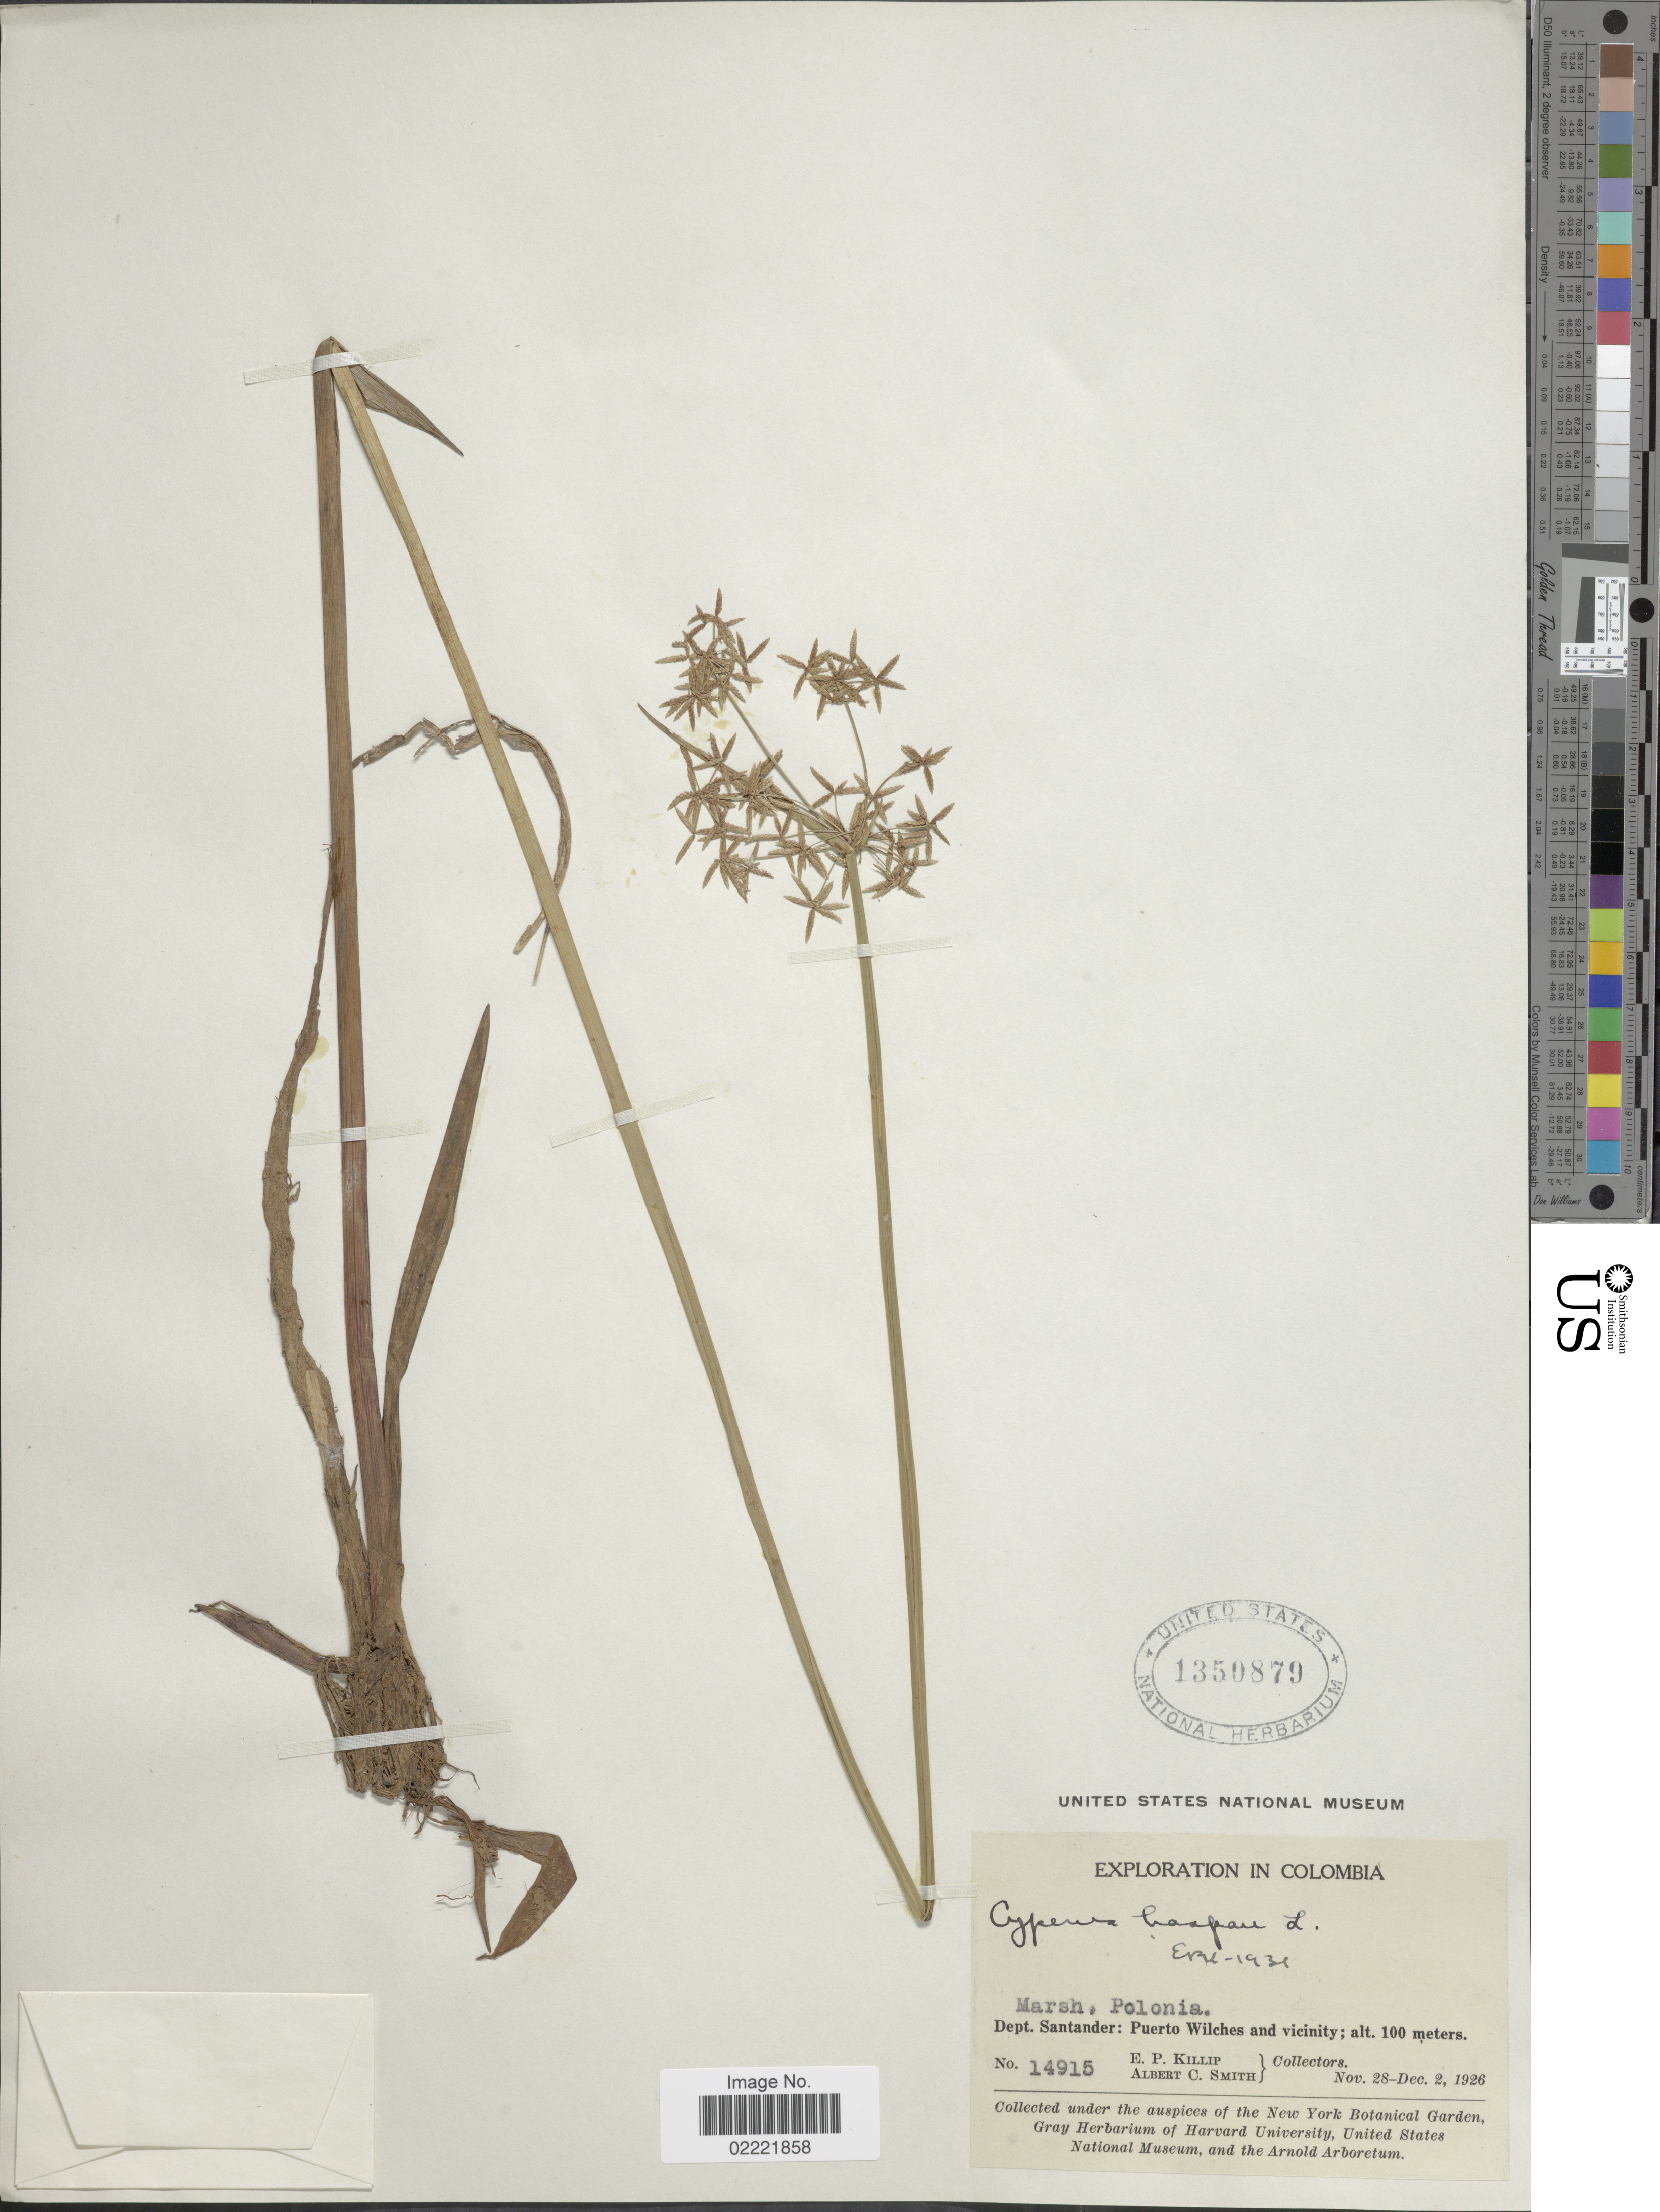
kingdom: Plantae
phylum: Tracheophyta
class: Liliopsida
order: Poales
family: Cyperaceae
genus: Cyperus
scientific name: Cyperus haspan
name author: L.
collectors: E. P. Killip & A. C. Smith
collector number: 14915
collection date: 1926-11-28/1926-12-02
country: Colombia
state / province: Santander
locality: Puerto Wilches and vicinity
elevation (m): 100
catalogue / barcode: US 1350879